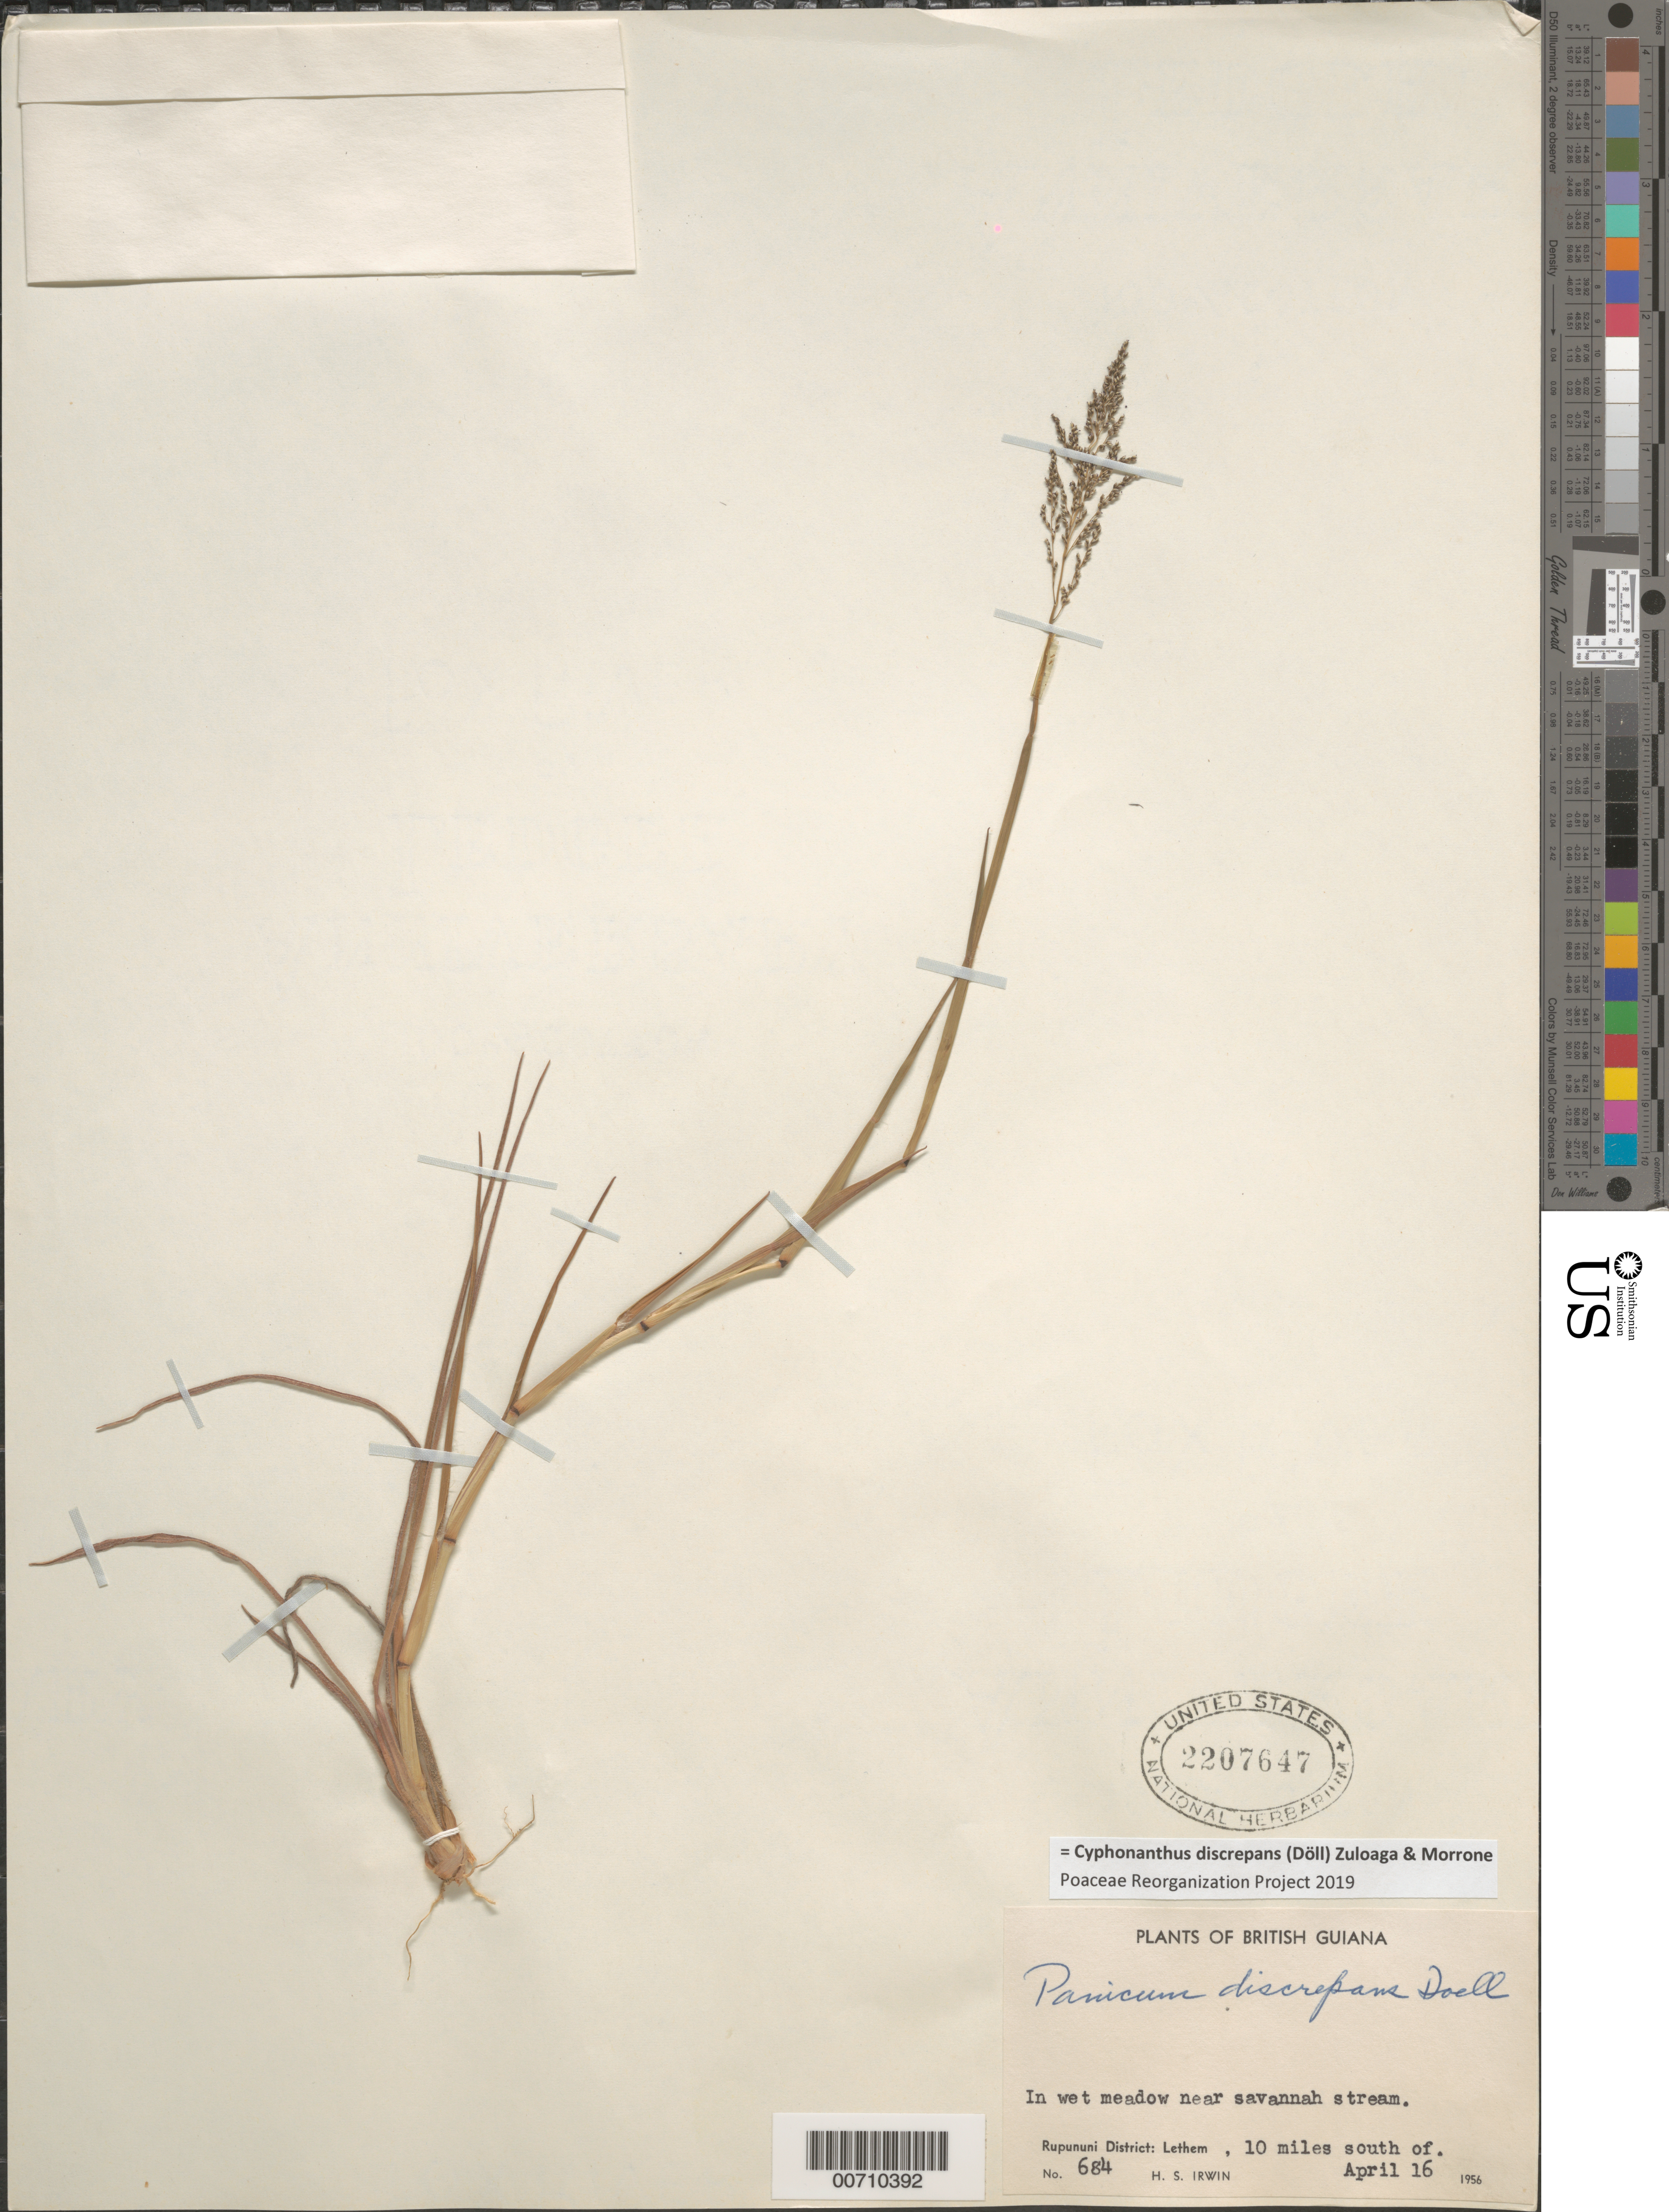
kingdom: Plantae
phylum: Tracheophyta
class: Liliopsida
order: Poales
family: Poaceae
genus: Panicum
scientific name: Panicum discrepans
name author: Döll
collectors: H. Irwin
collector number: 684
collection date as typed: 16-Apr-56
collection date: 1956-04-16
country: Guyana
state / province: U. Takutu-U. Essequibo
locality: Rupununi Dist., 10 mi. S of Lethem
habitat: Wet meadow near savanna stream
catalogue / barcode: US 2207647